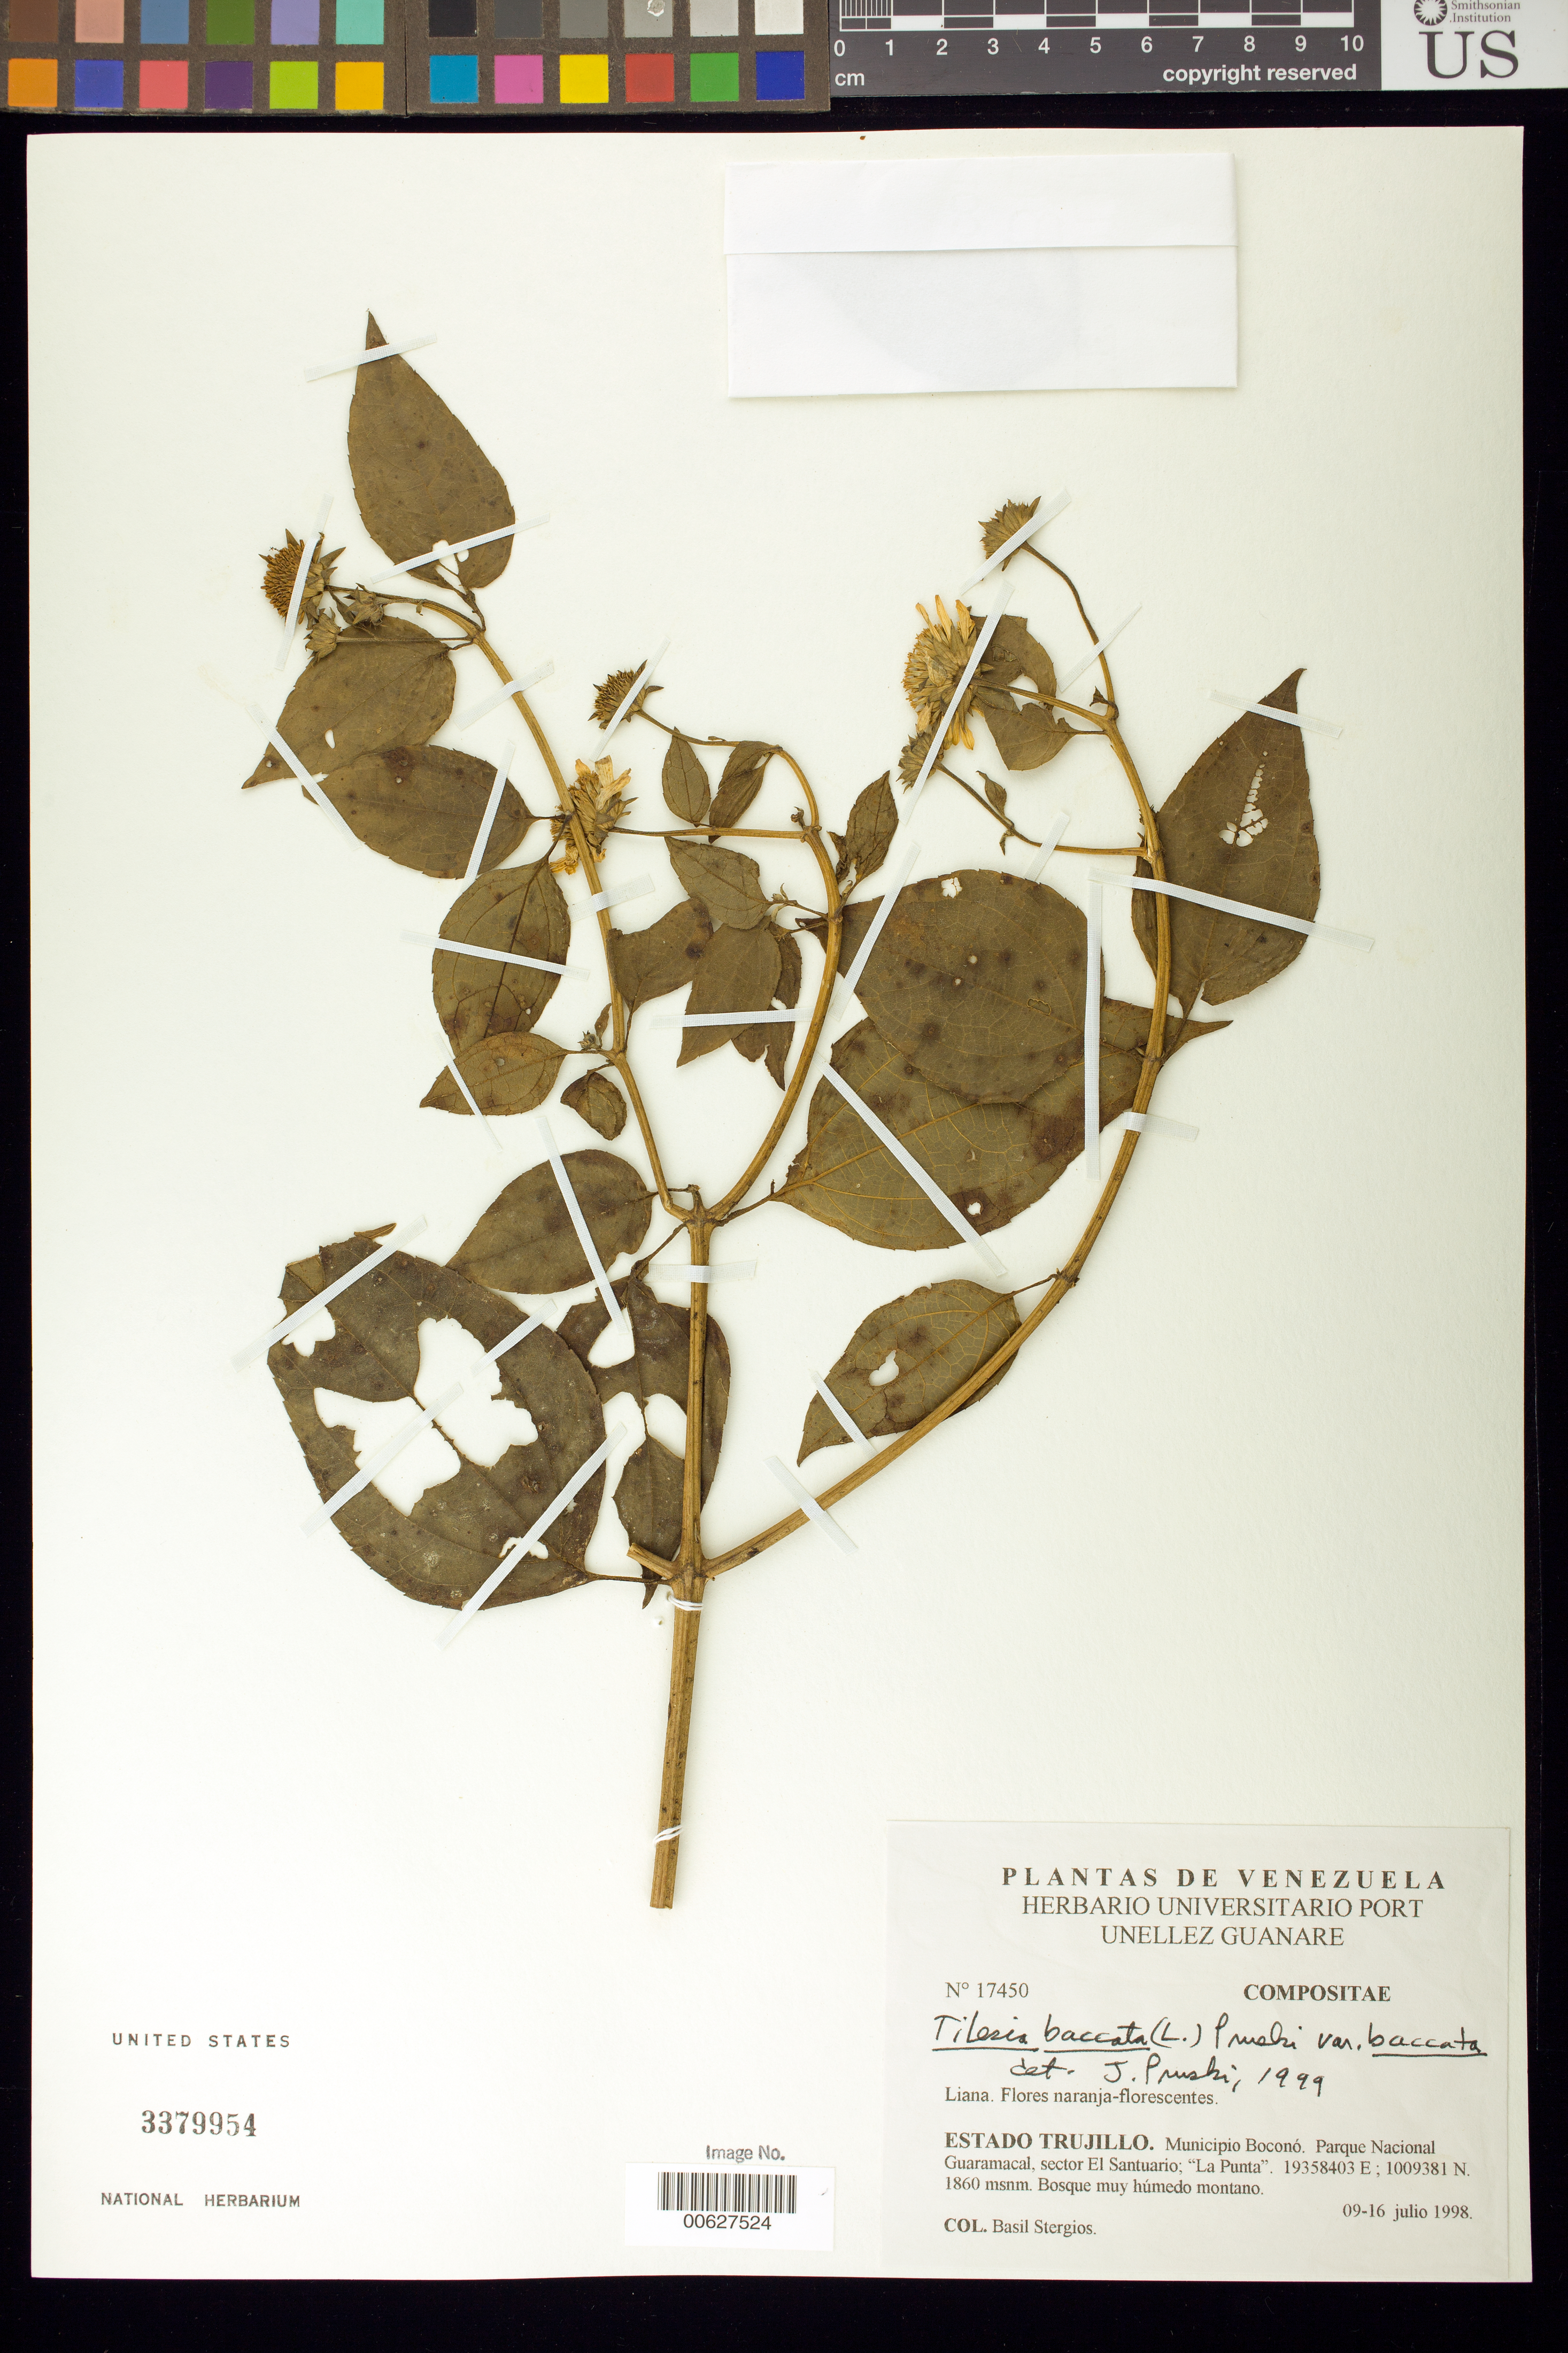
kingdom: Plantae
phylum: Tracheophyta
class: Magnoliopsida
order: Asterales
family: Asteraceae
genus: Tilesia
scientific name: Tilesia baccata var. baccata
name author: (L.) Pruski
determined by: Pruski, J. F.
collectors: B. G. Stergios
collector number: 17450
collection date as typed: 09 Jul 1998 to 16 Jul 1998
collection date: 1998-07-09/1998-07-16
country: Venezuela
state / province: Trujillo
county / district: Boconó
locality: Parque Nacional Guaramacal, Sector El Santuario, La Punta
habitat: Bosque muy húmedo montano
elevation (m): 1860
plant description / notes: MO, PORT, TEX, US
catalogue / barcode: US 3379954